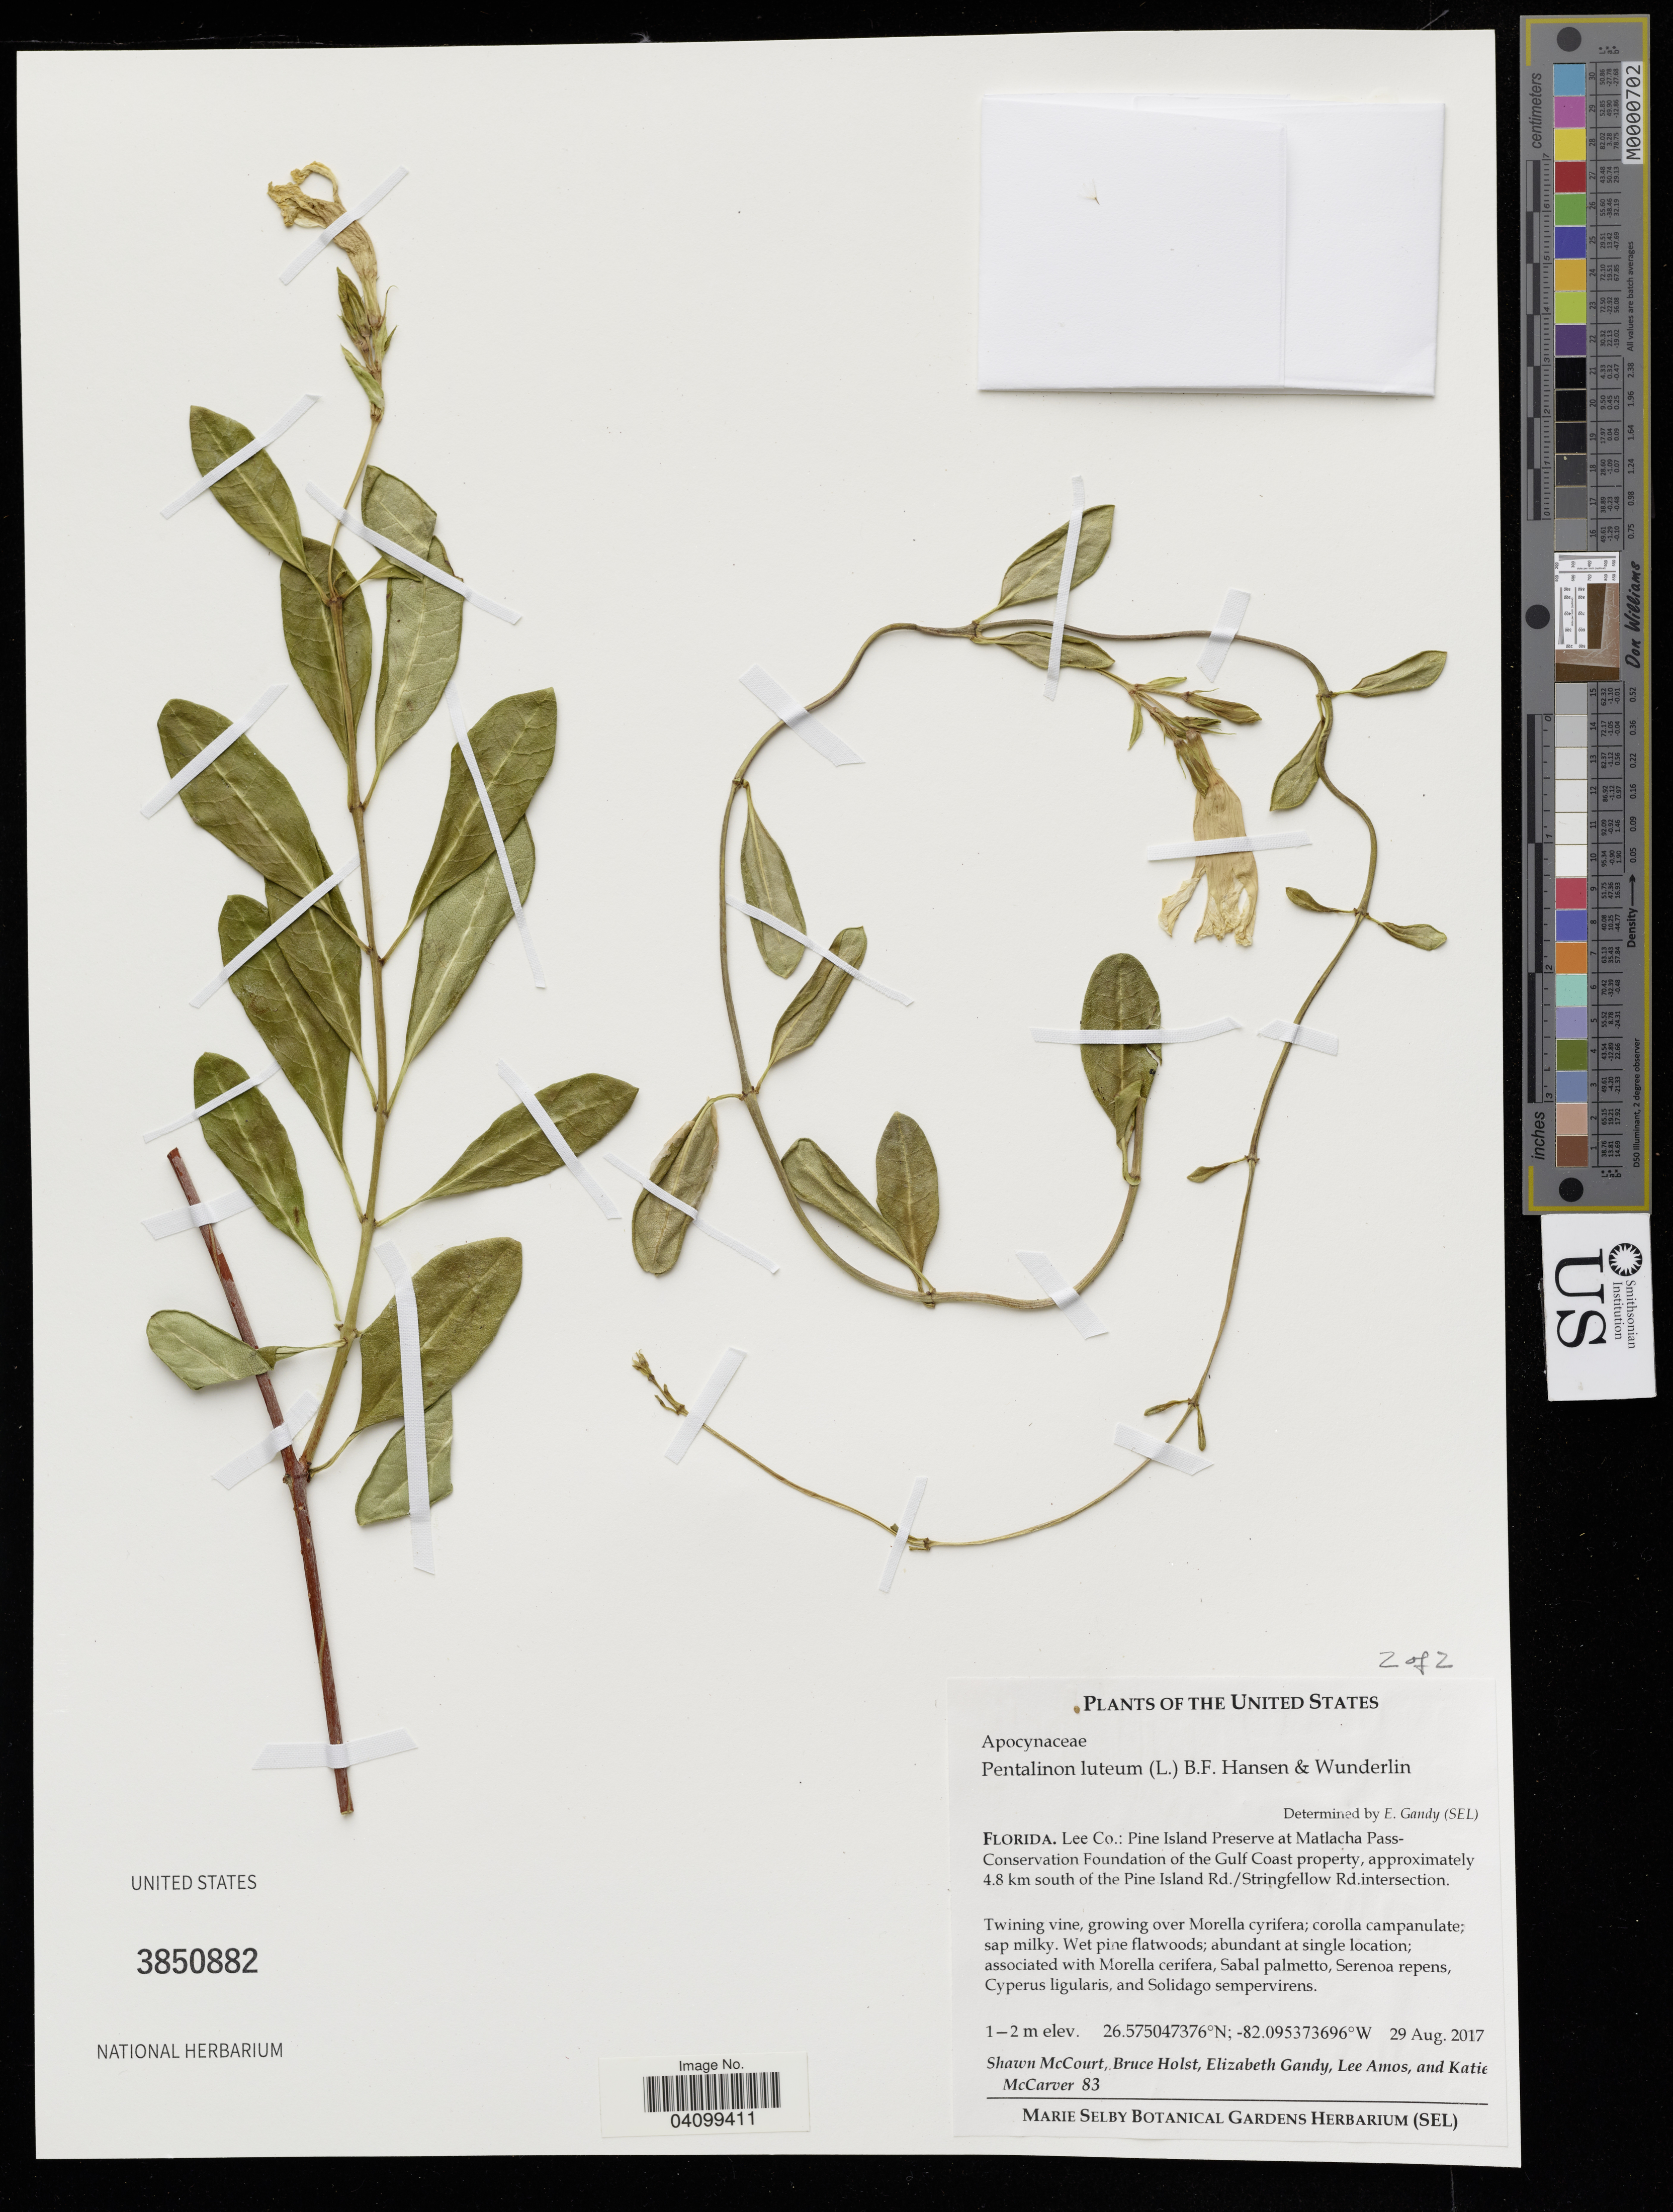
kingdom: Plantae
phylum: Tracheophyta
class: Magnoliopsida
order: Gentianales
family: Apocynaceae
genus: Pentalinon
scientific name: Pentalinon luteum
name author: (L.) B.F. Hansen & Wunderlin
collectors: R. McCourt, B. Holst & L. Amos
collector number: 83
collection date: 2017-08-29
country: United States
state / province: Florida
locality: Lee Co.: Pine Island Preserve at Matlacha Pass-Conservation Foundation of the Gulf Coast property, approximately 4.8 km south of the Pine Island Rd./ Stringfellow Rd. intersection.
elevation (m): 1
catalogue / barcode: US 3850882